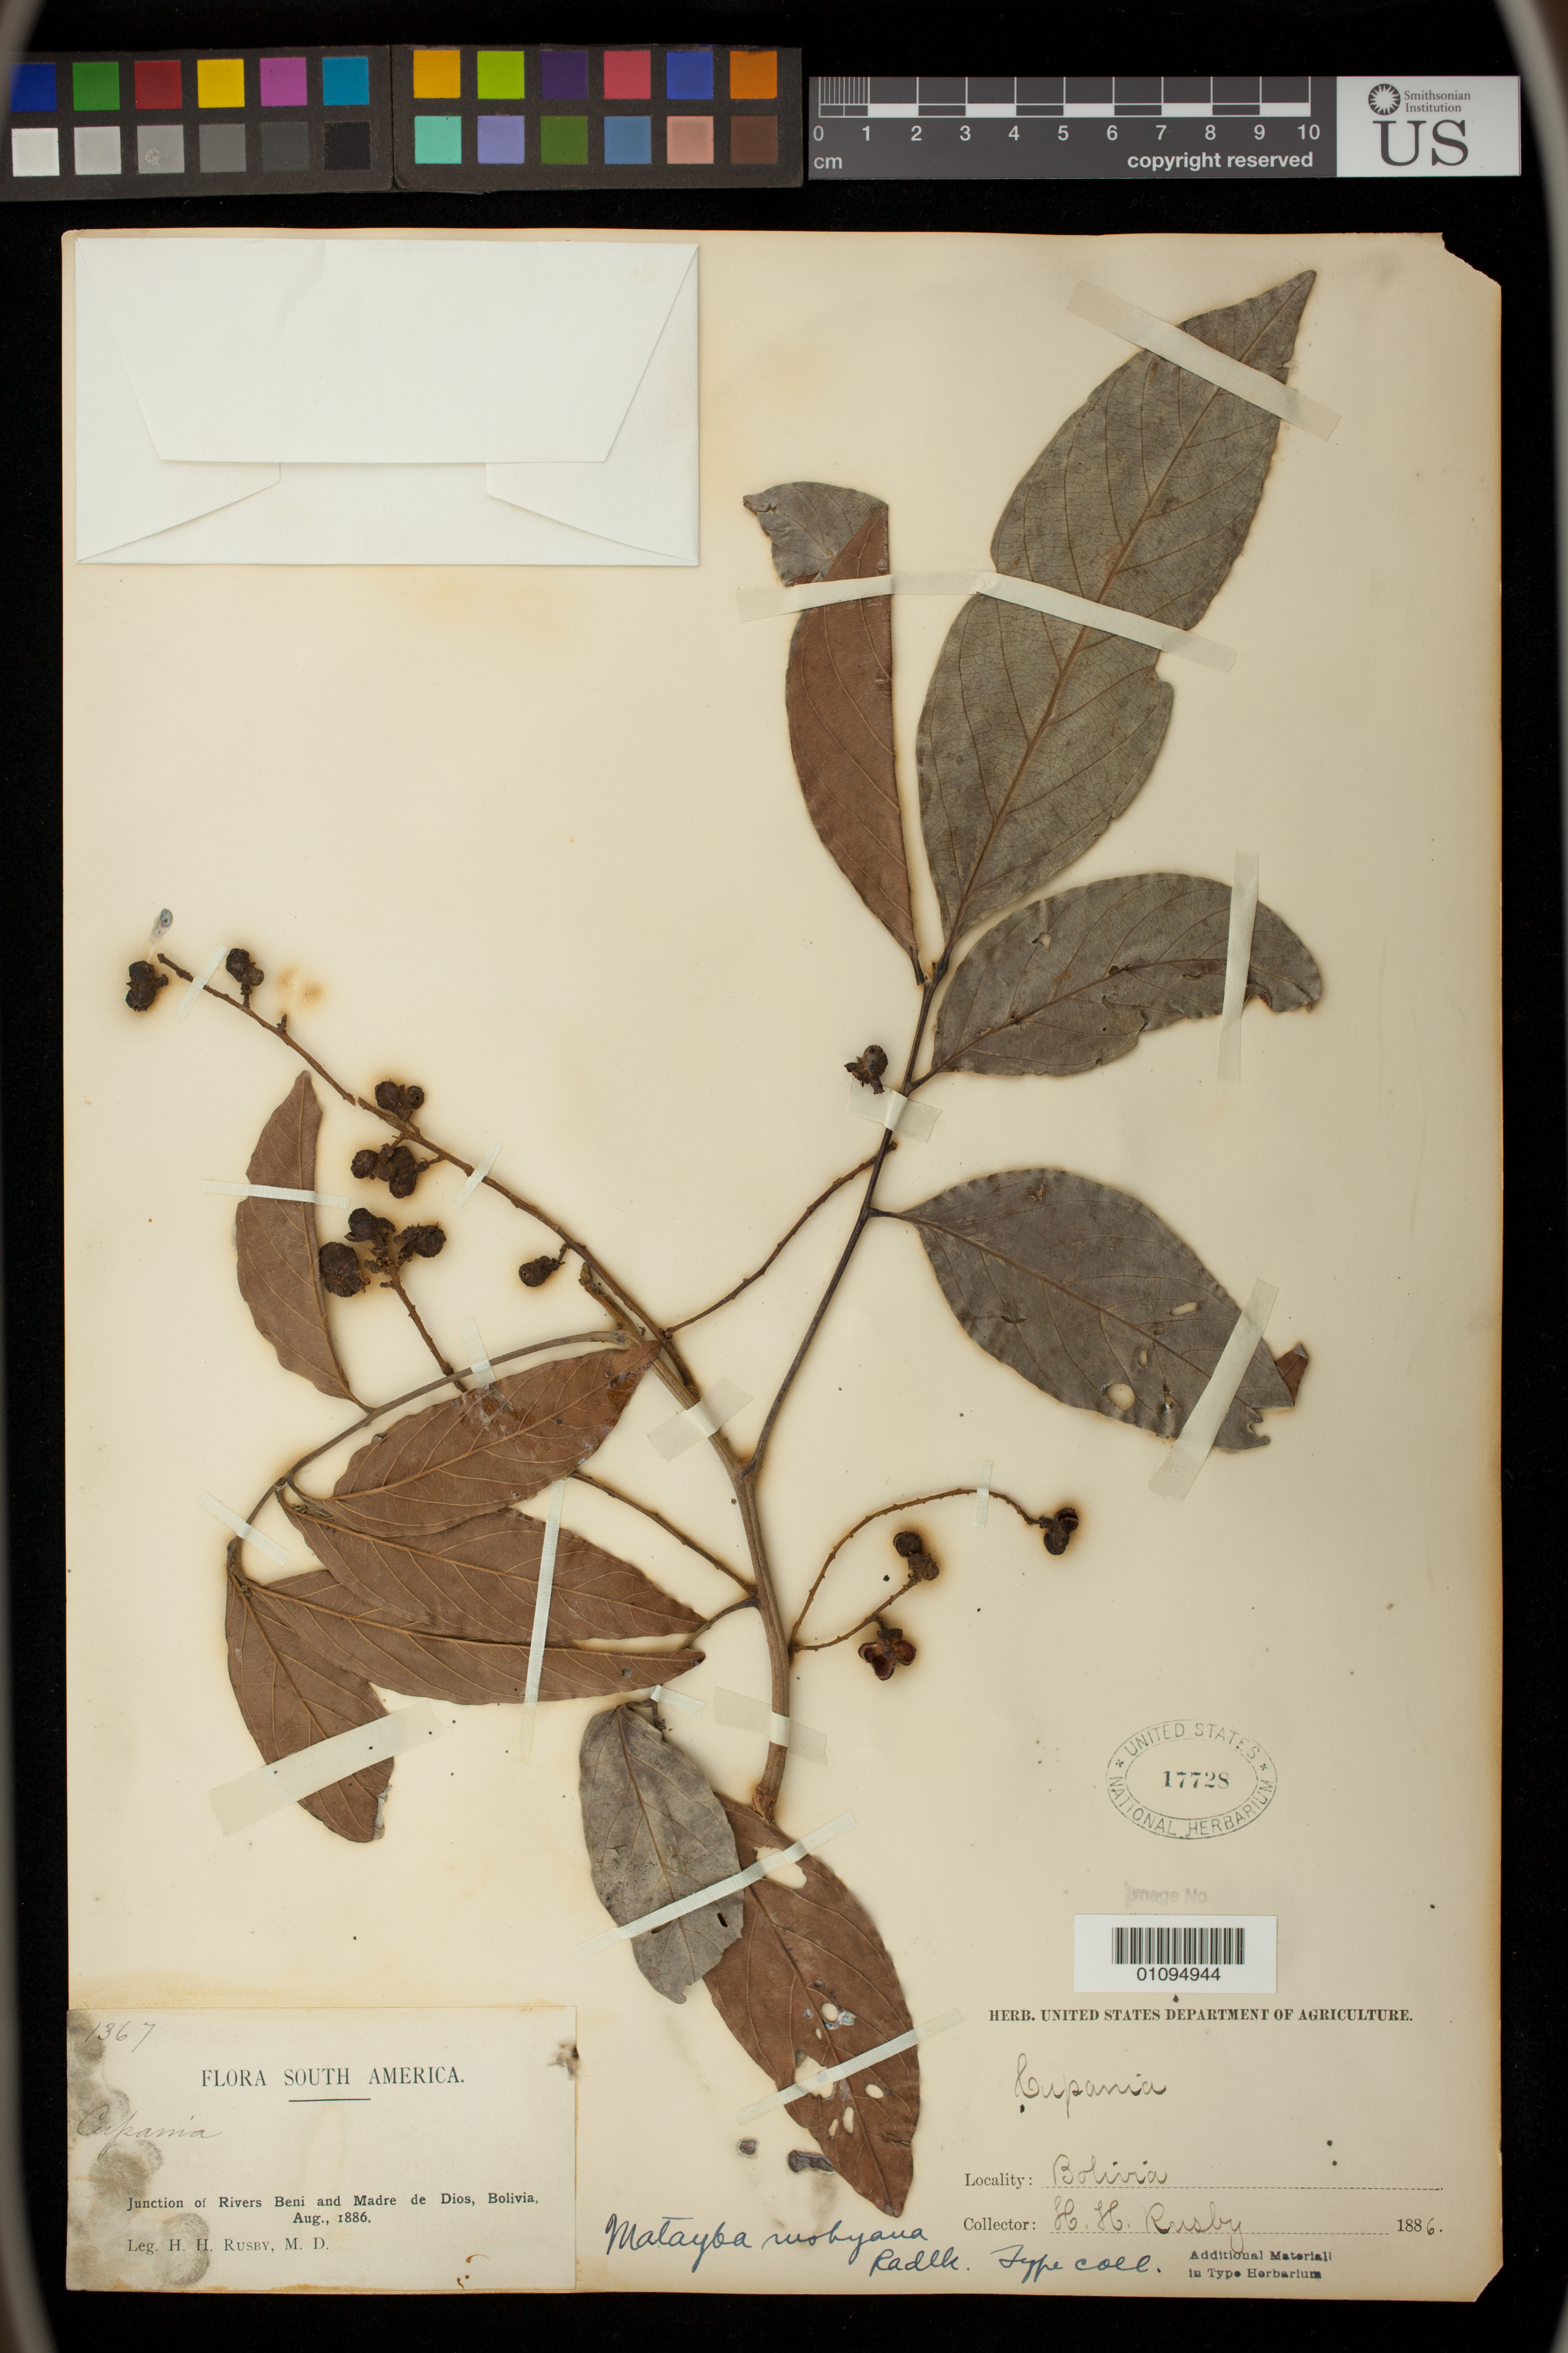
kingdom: Plantae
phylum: Tracheophyta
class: Magnoliopsida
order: Sapindales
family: Sapindaceae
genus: Matayba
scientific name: Matayba rusbyana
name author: Radlk. in Engl.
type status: Type Collection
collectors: H. H. Rusby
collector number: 1367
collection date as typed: Aug 1886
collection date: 1886-08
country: Bolivia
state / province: Beni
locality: Junction of Rivers Beni and Madre de Dios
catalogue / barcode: US 17728